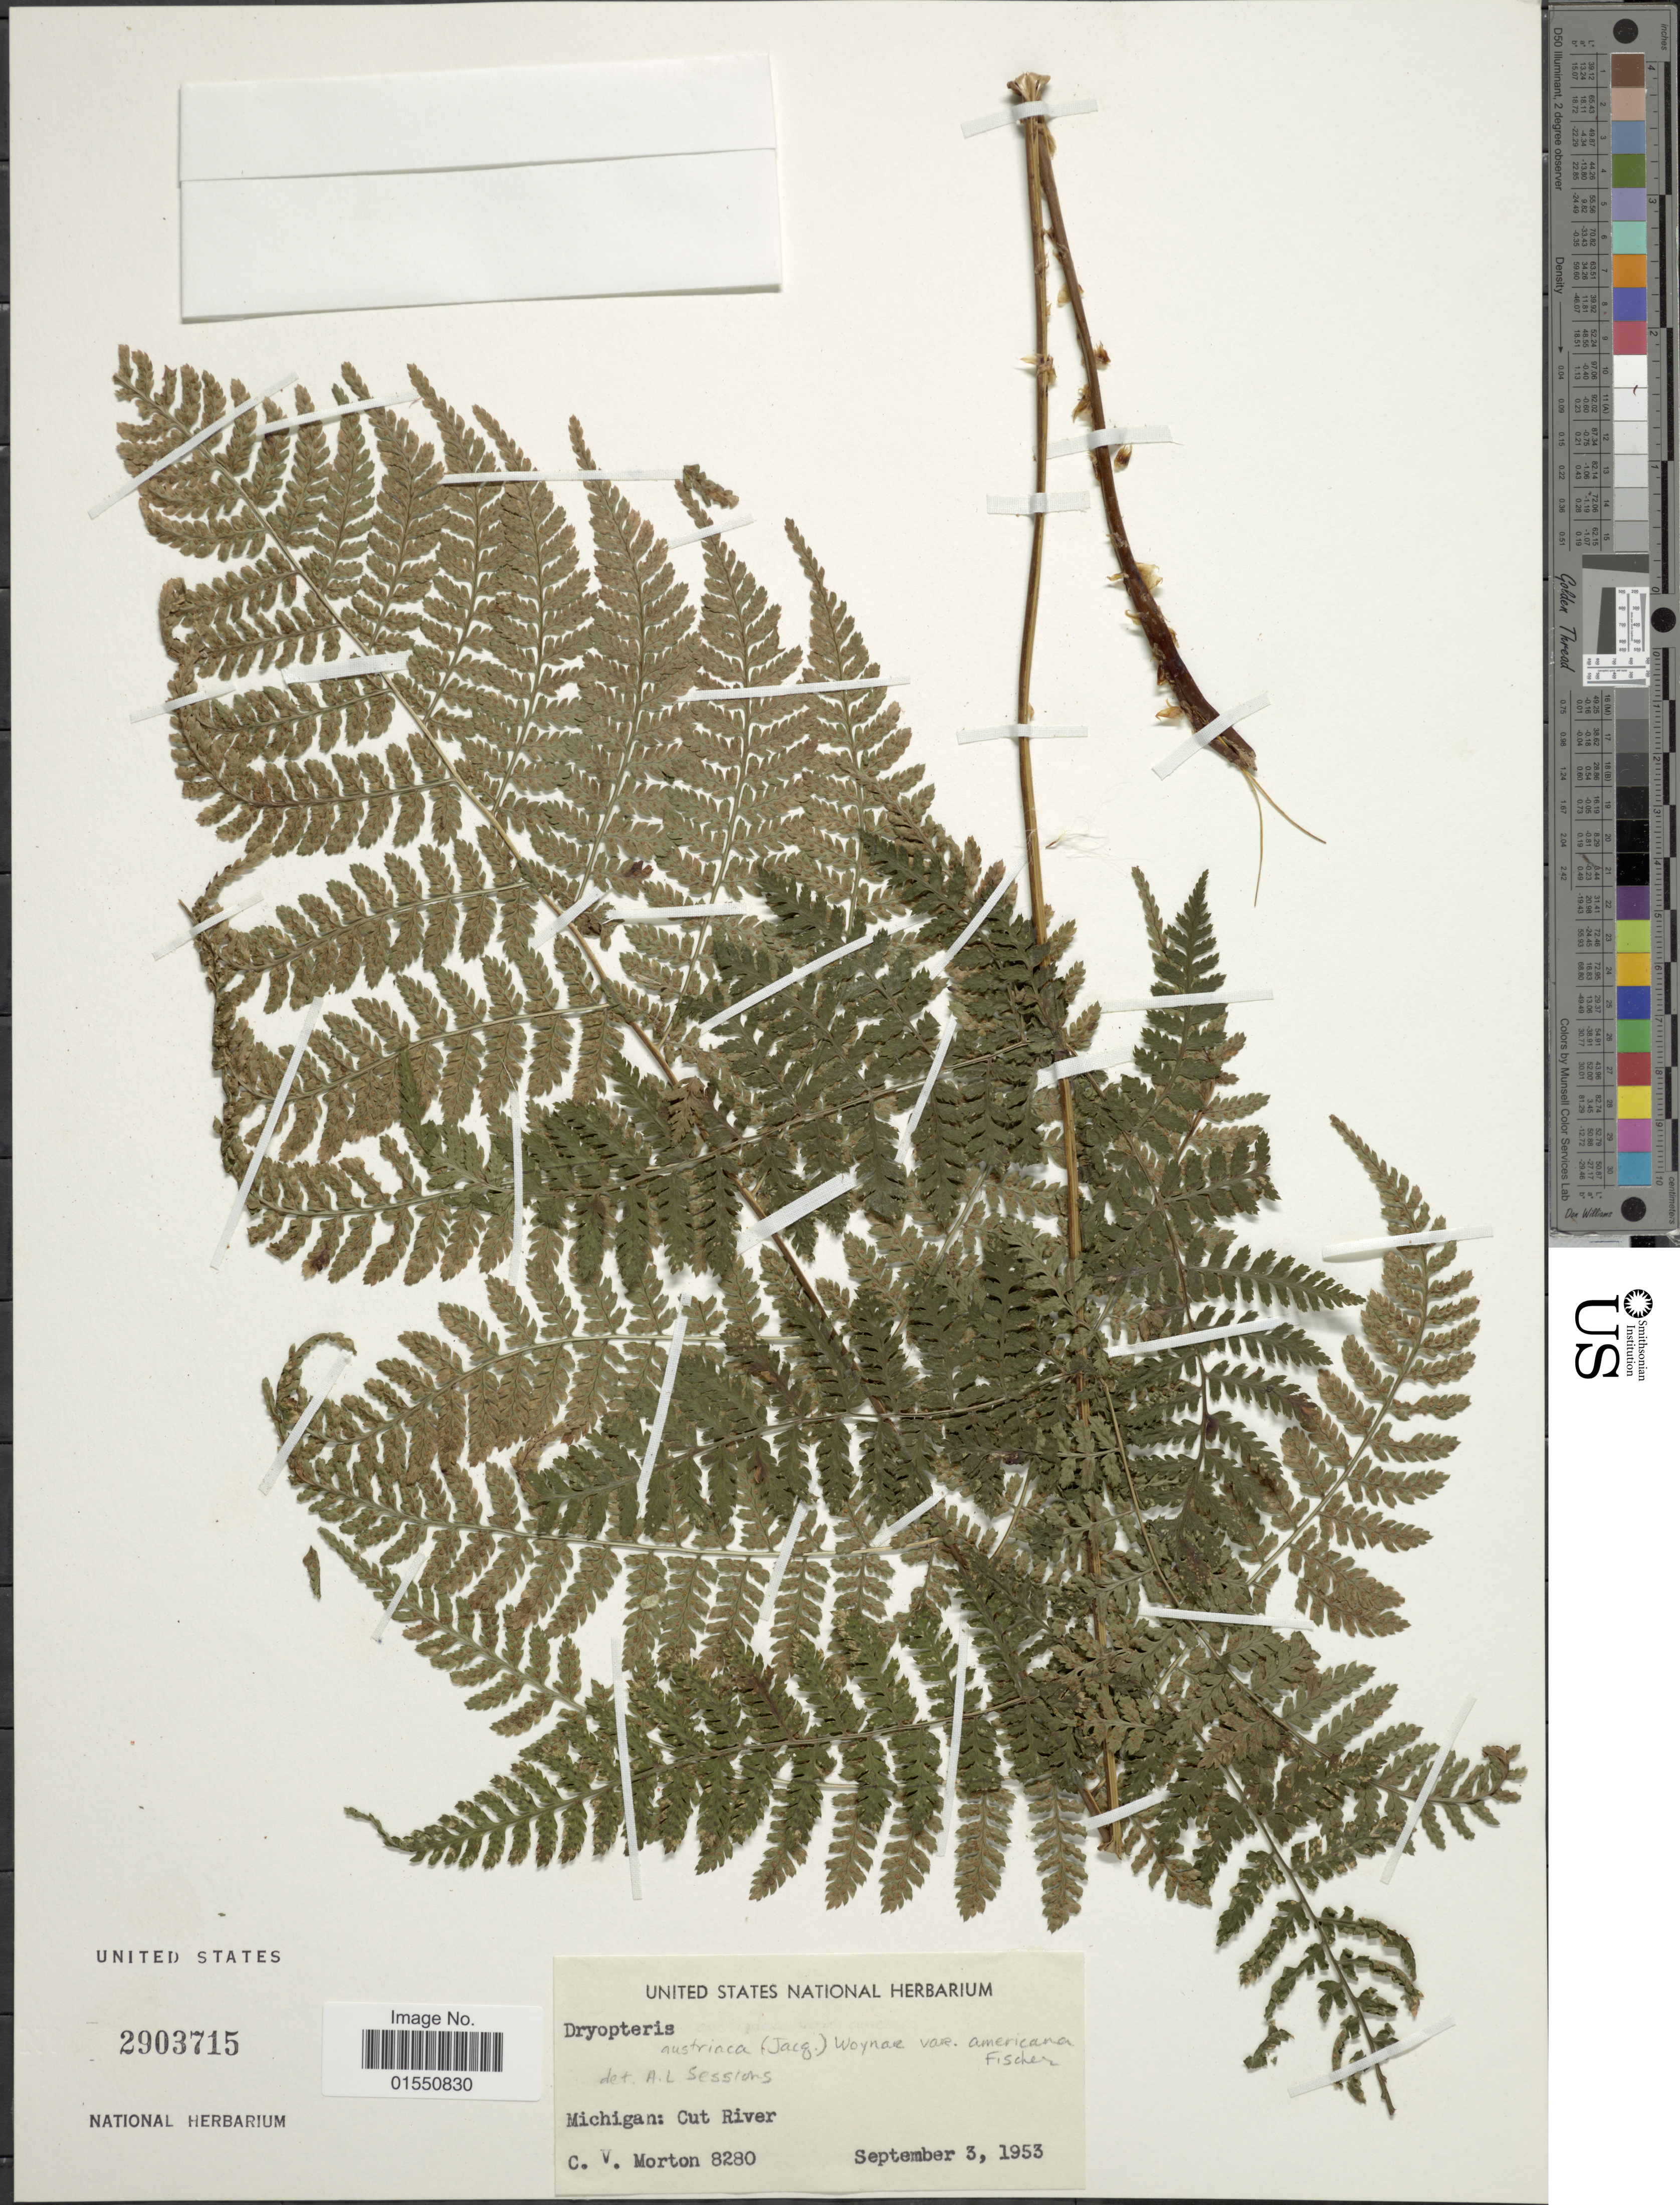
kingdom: Plantae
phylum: Tracheophyta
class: Polypodiopsida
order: Polypodiales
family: Dryopteridaceae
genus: Dryopteris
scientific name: Dryopteris expansa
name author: (C. Presl) Fraser-Jenk. & Jermy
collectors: C. V. Morton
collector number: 8280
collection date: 1953-09-03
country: United States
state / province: Michigan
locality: Cut River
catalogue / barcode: US 2903715